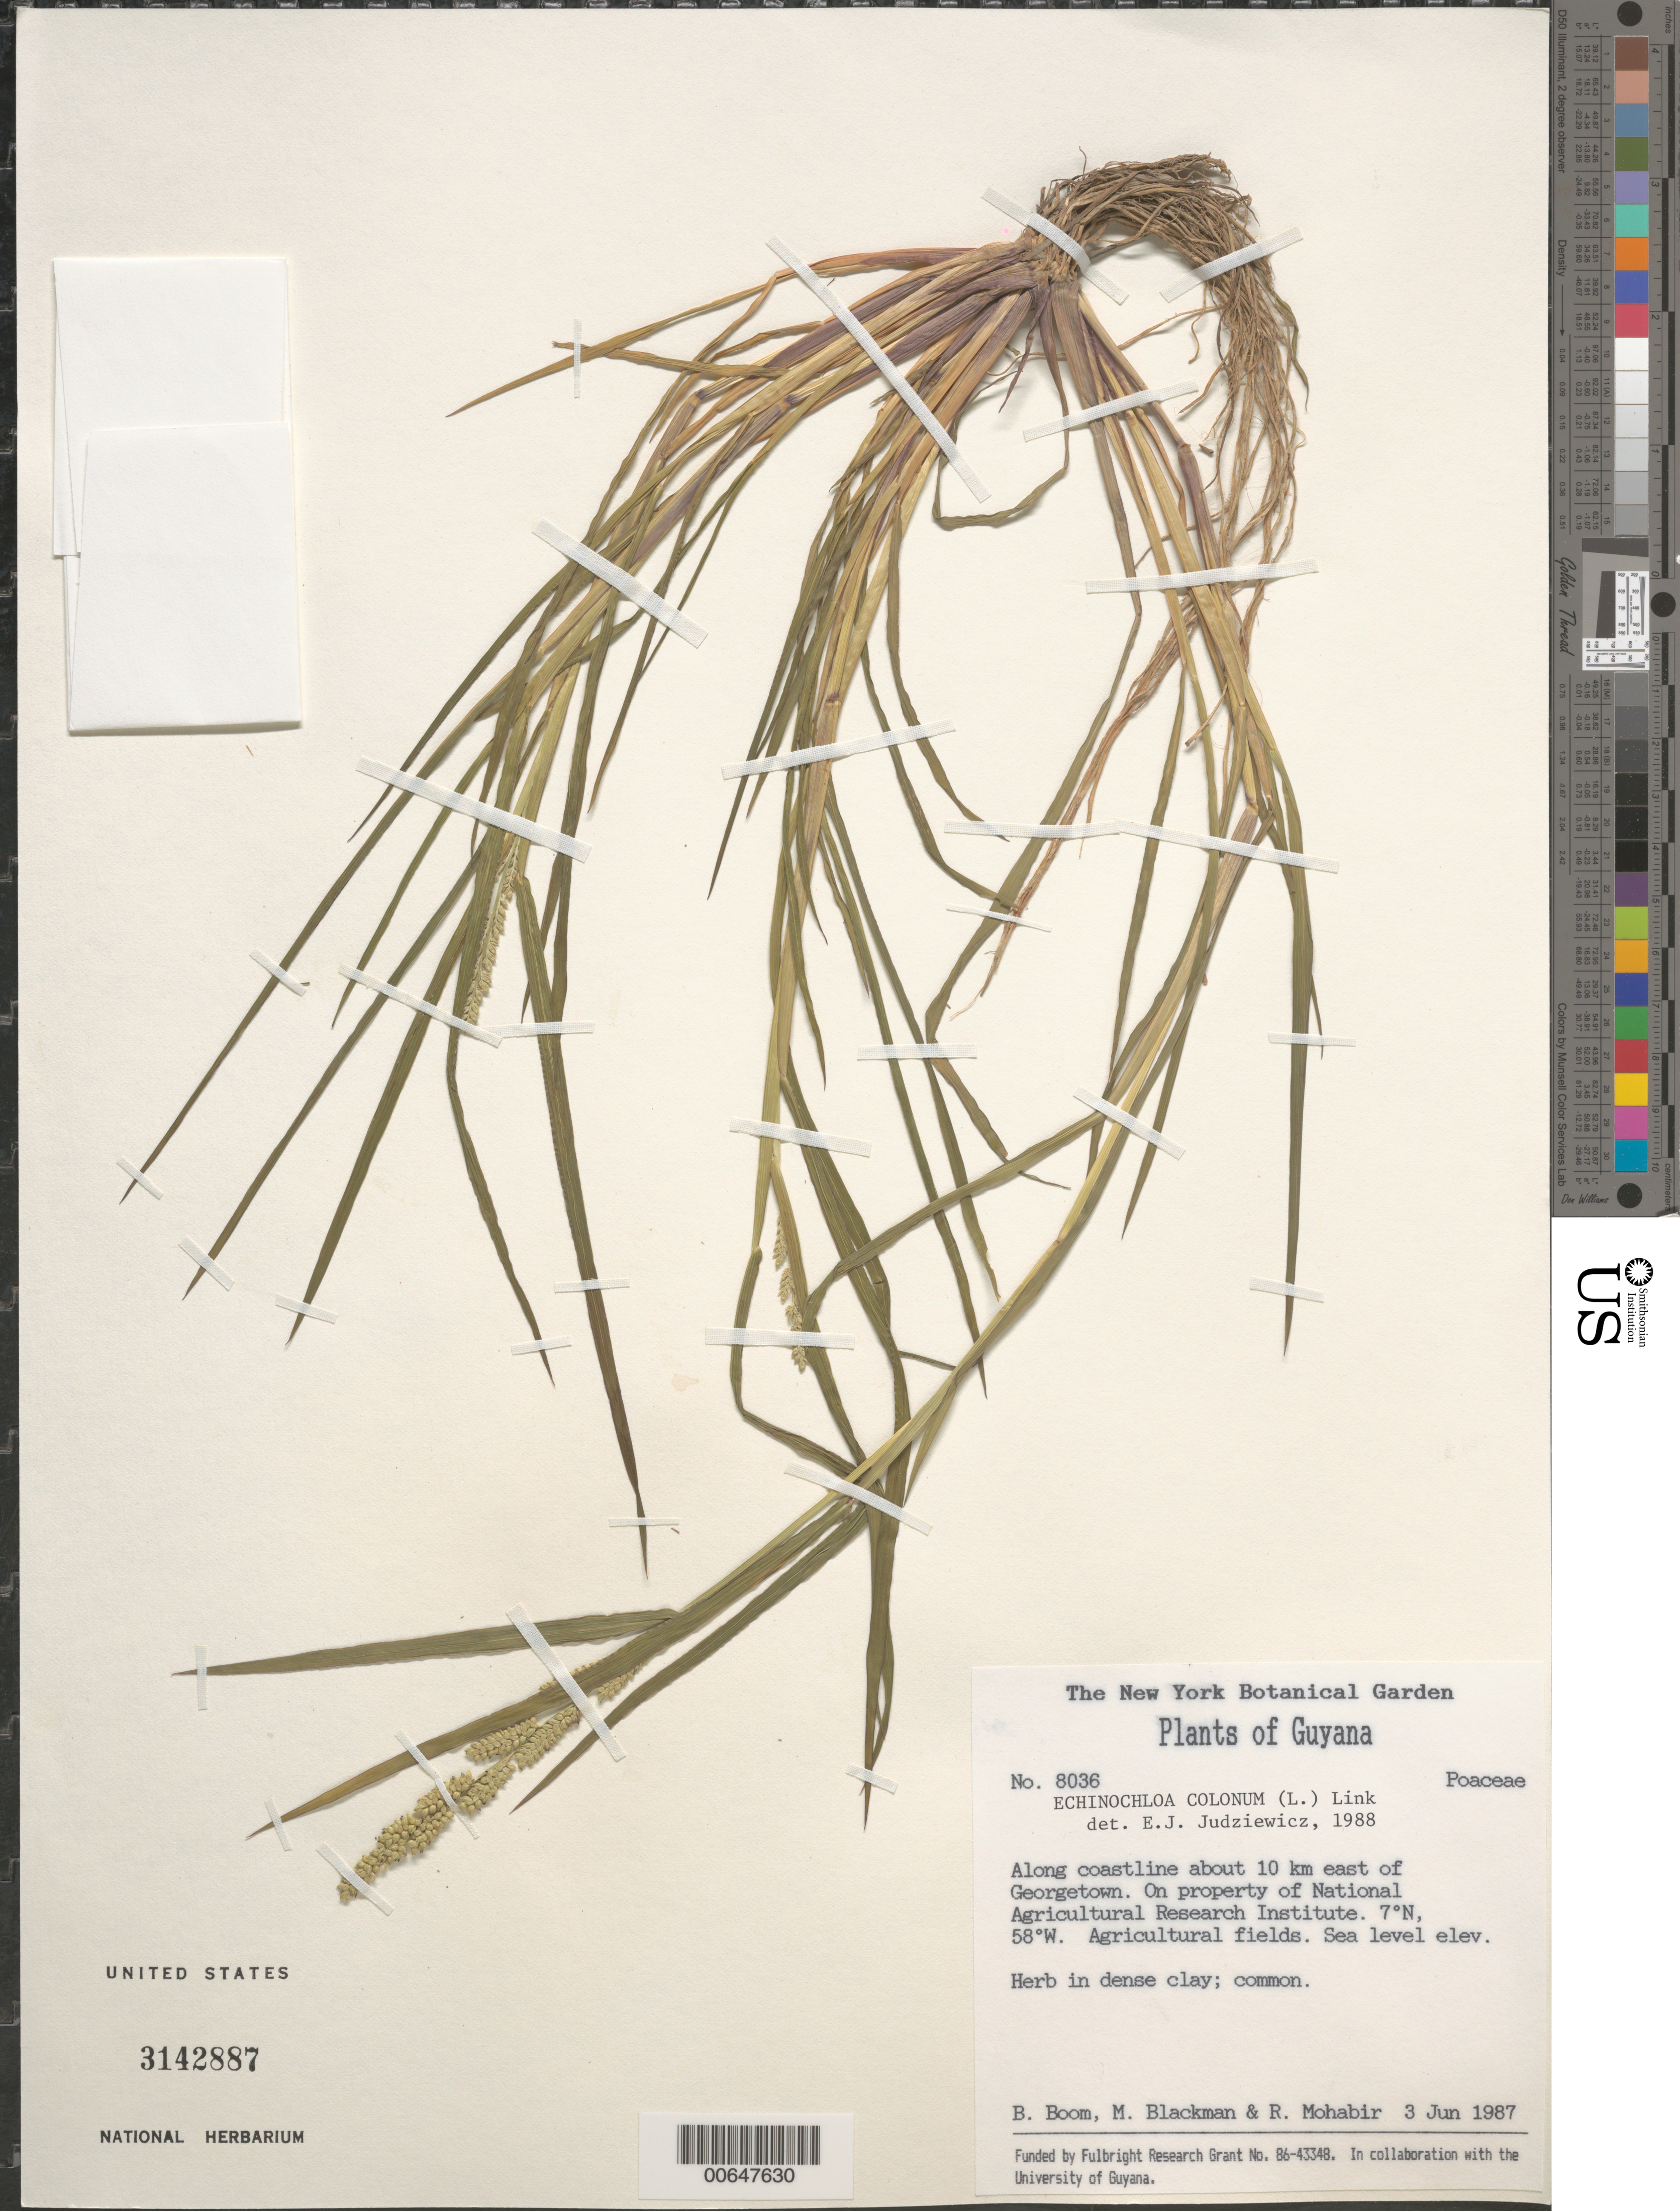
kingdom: Plantae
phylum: Tracheophyta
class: Liliopsida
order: Poales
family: Poaceae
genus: Echinochloa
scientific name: Echinochloa colona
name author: (L.) Link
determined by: Judziewicz, E. J.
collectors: B. M. Boom, M. Blackman & R. Mohabir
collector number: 8036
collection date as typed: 3-Jun-87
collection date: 1987-06-03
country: Guyana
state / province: Demerara-Mahaica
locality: Georgetown, coastline 10 km E of, on property of Nat. Agr. Research Inst.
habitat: Agricultural fields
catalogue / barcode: US 3142887